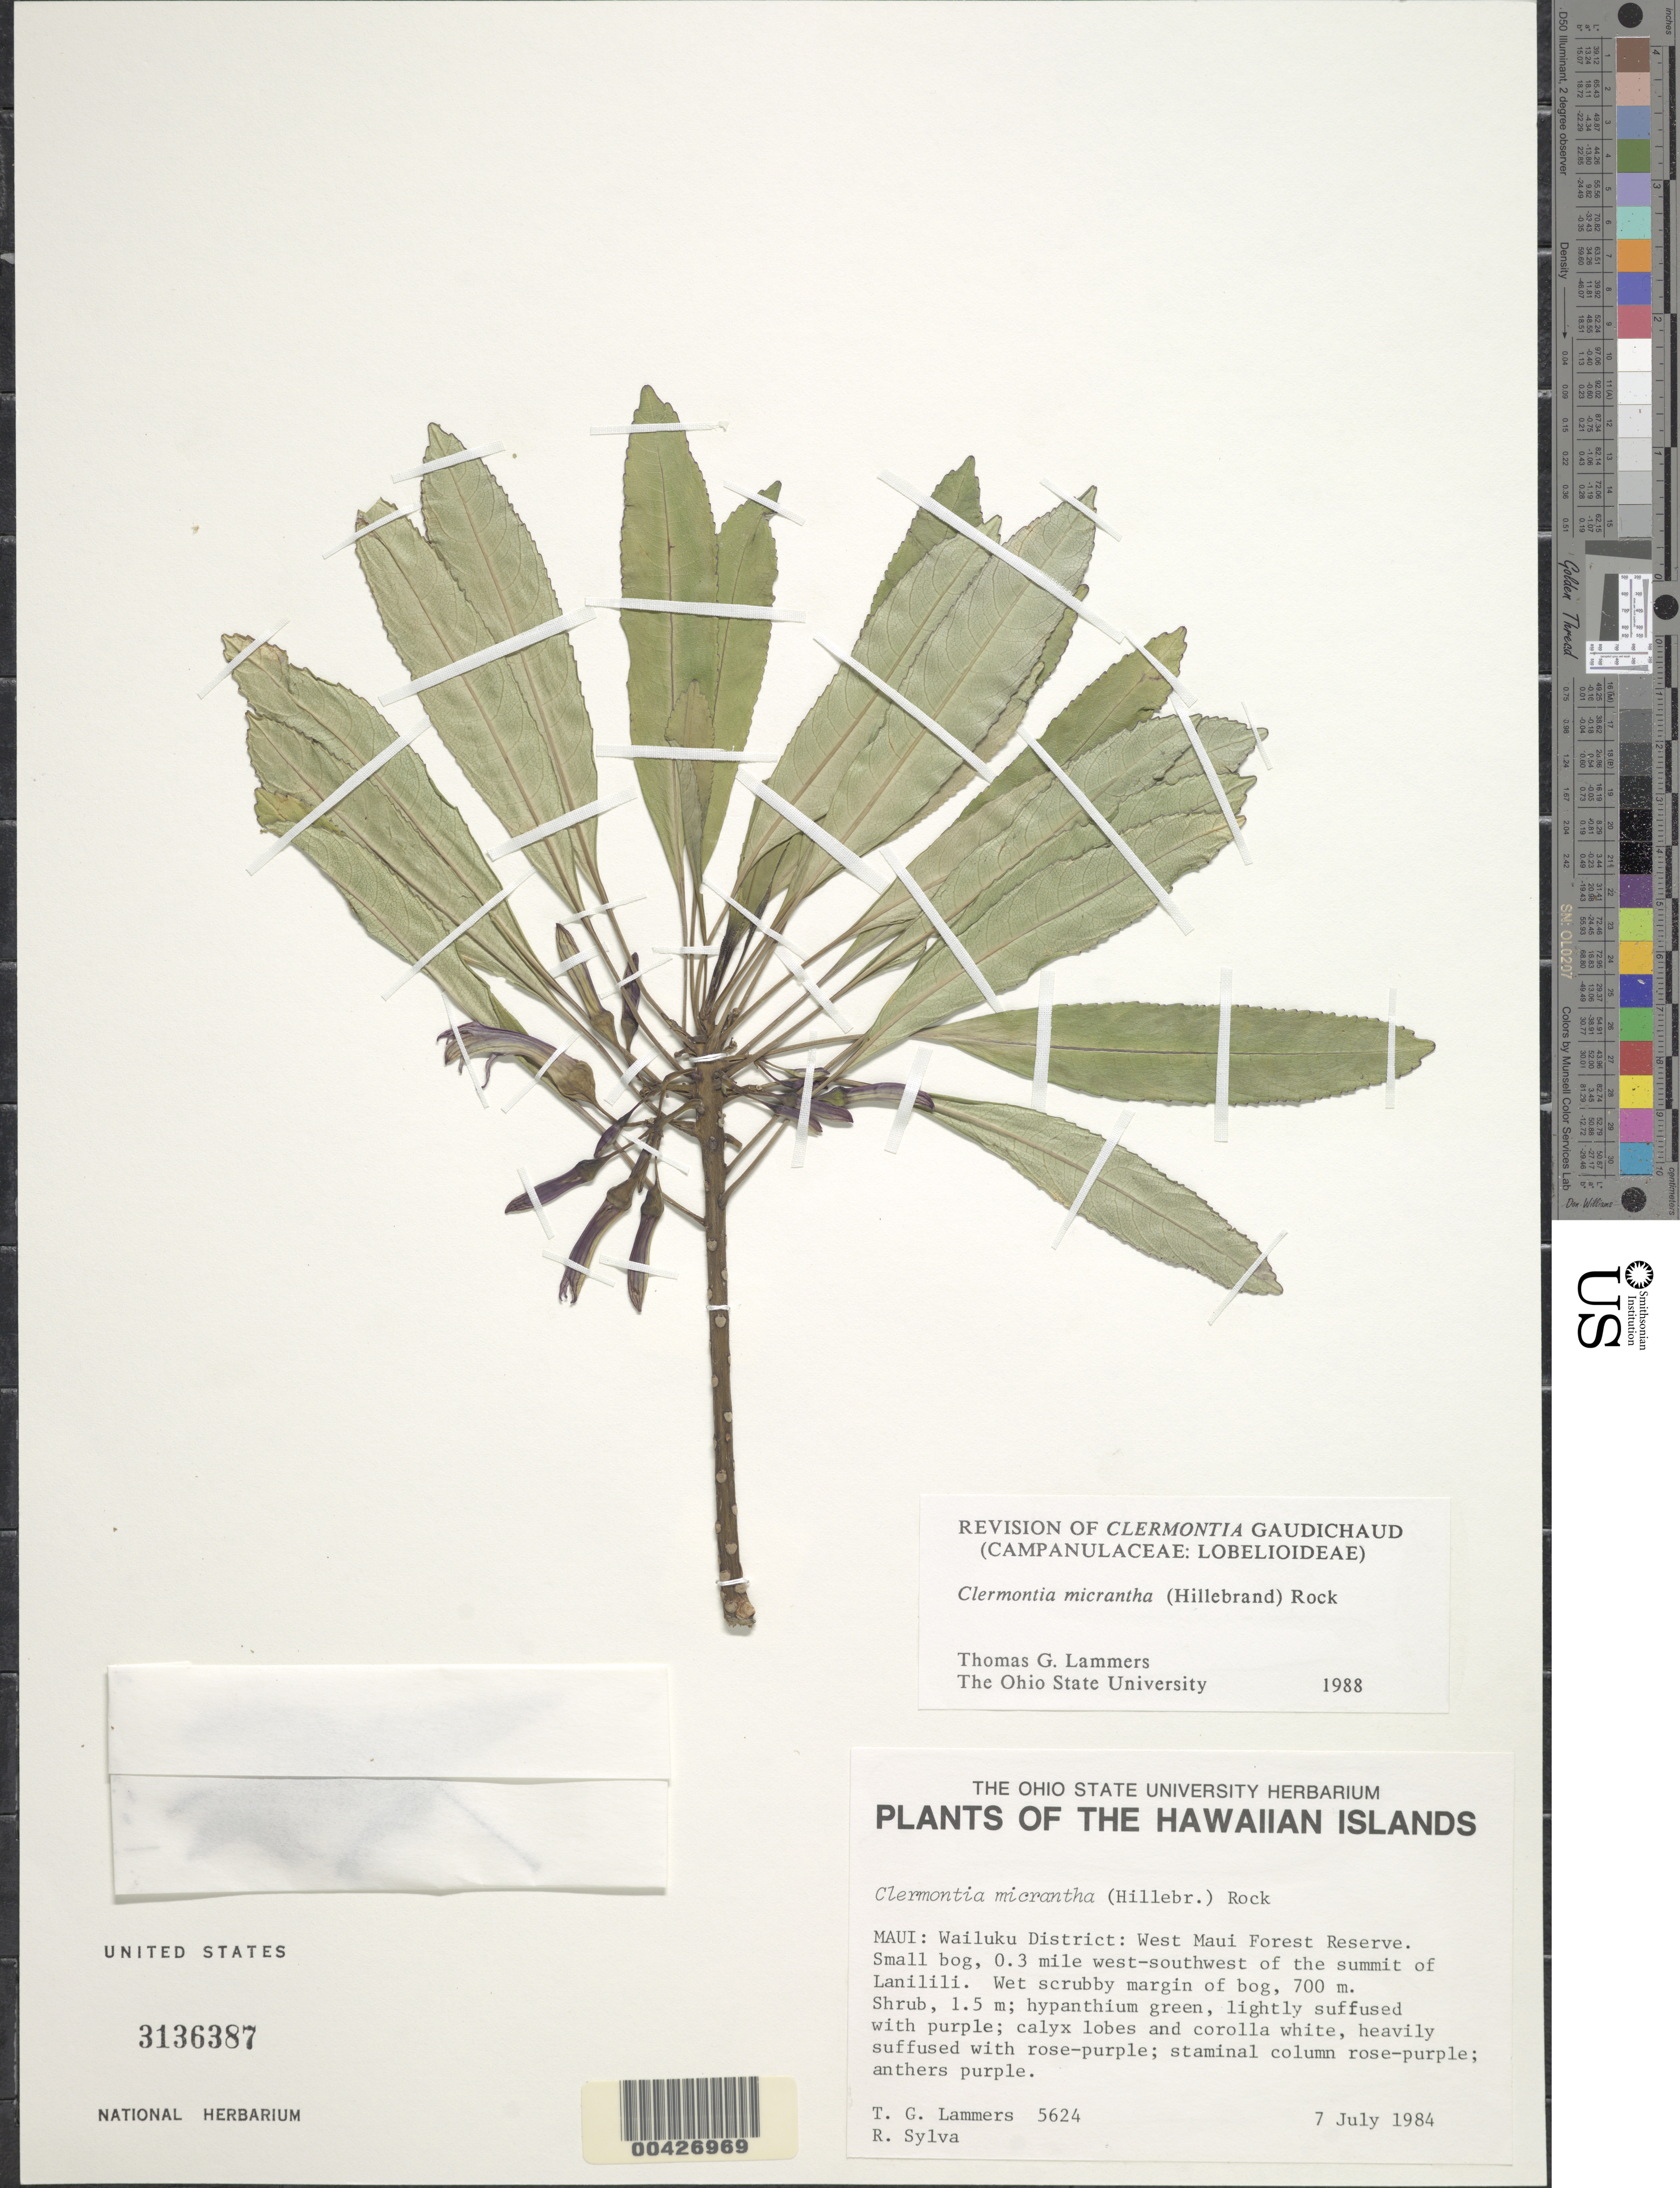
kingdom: Plantae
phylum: Tracheophyta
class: Magnoliopsida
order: Asterales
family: Campanulaceae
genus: Clermontia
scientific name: Clermontia micrantha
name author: (Hillebr.) Rock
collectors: T. G. Lammers & R. Sylva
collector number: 5624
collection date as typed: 7 Jul 1984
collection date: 1984-07-07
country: United States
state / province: Hawaii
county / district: Maui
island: Maui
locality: Wailuku District, West Maui Forest Reserve, small bog, 0.3 mile west-southwest of the summit of Lanilili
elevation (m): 700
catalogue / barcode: US 3136387